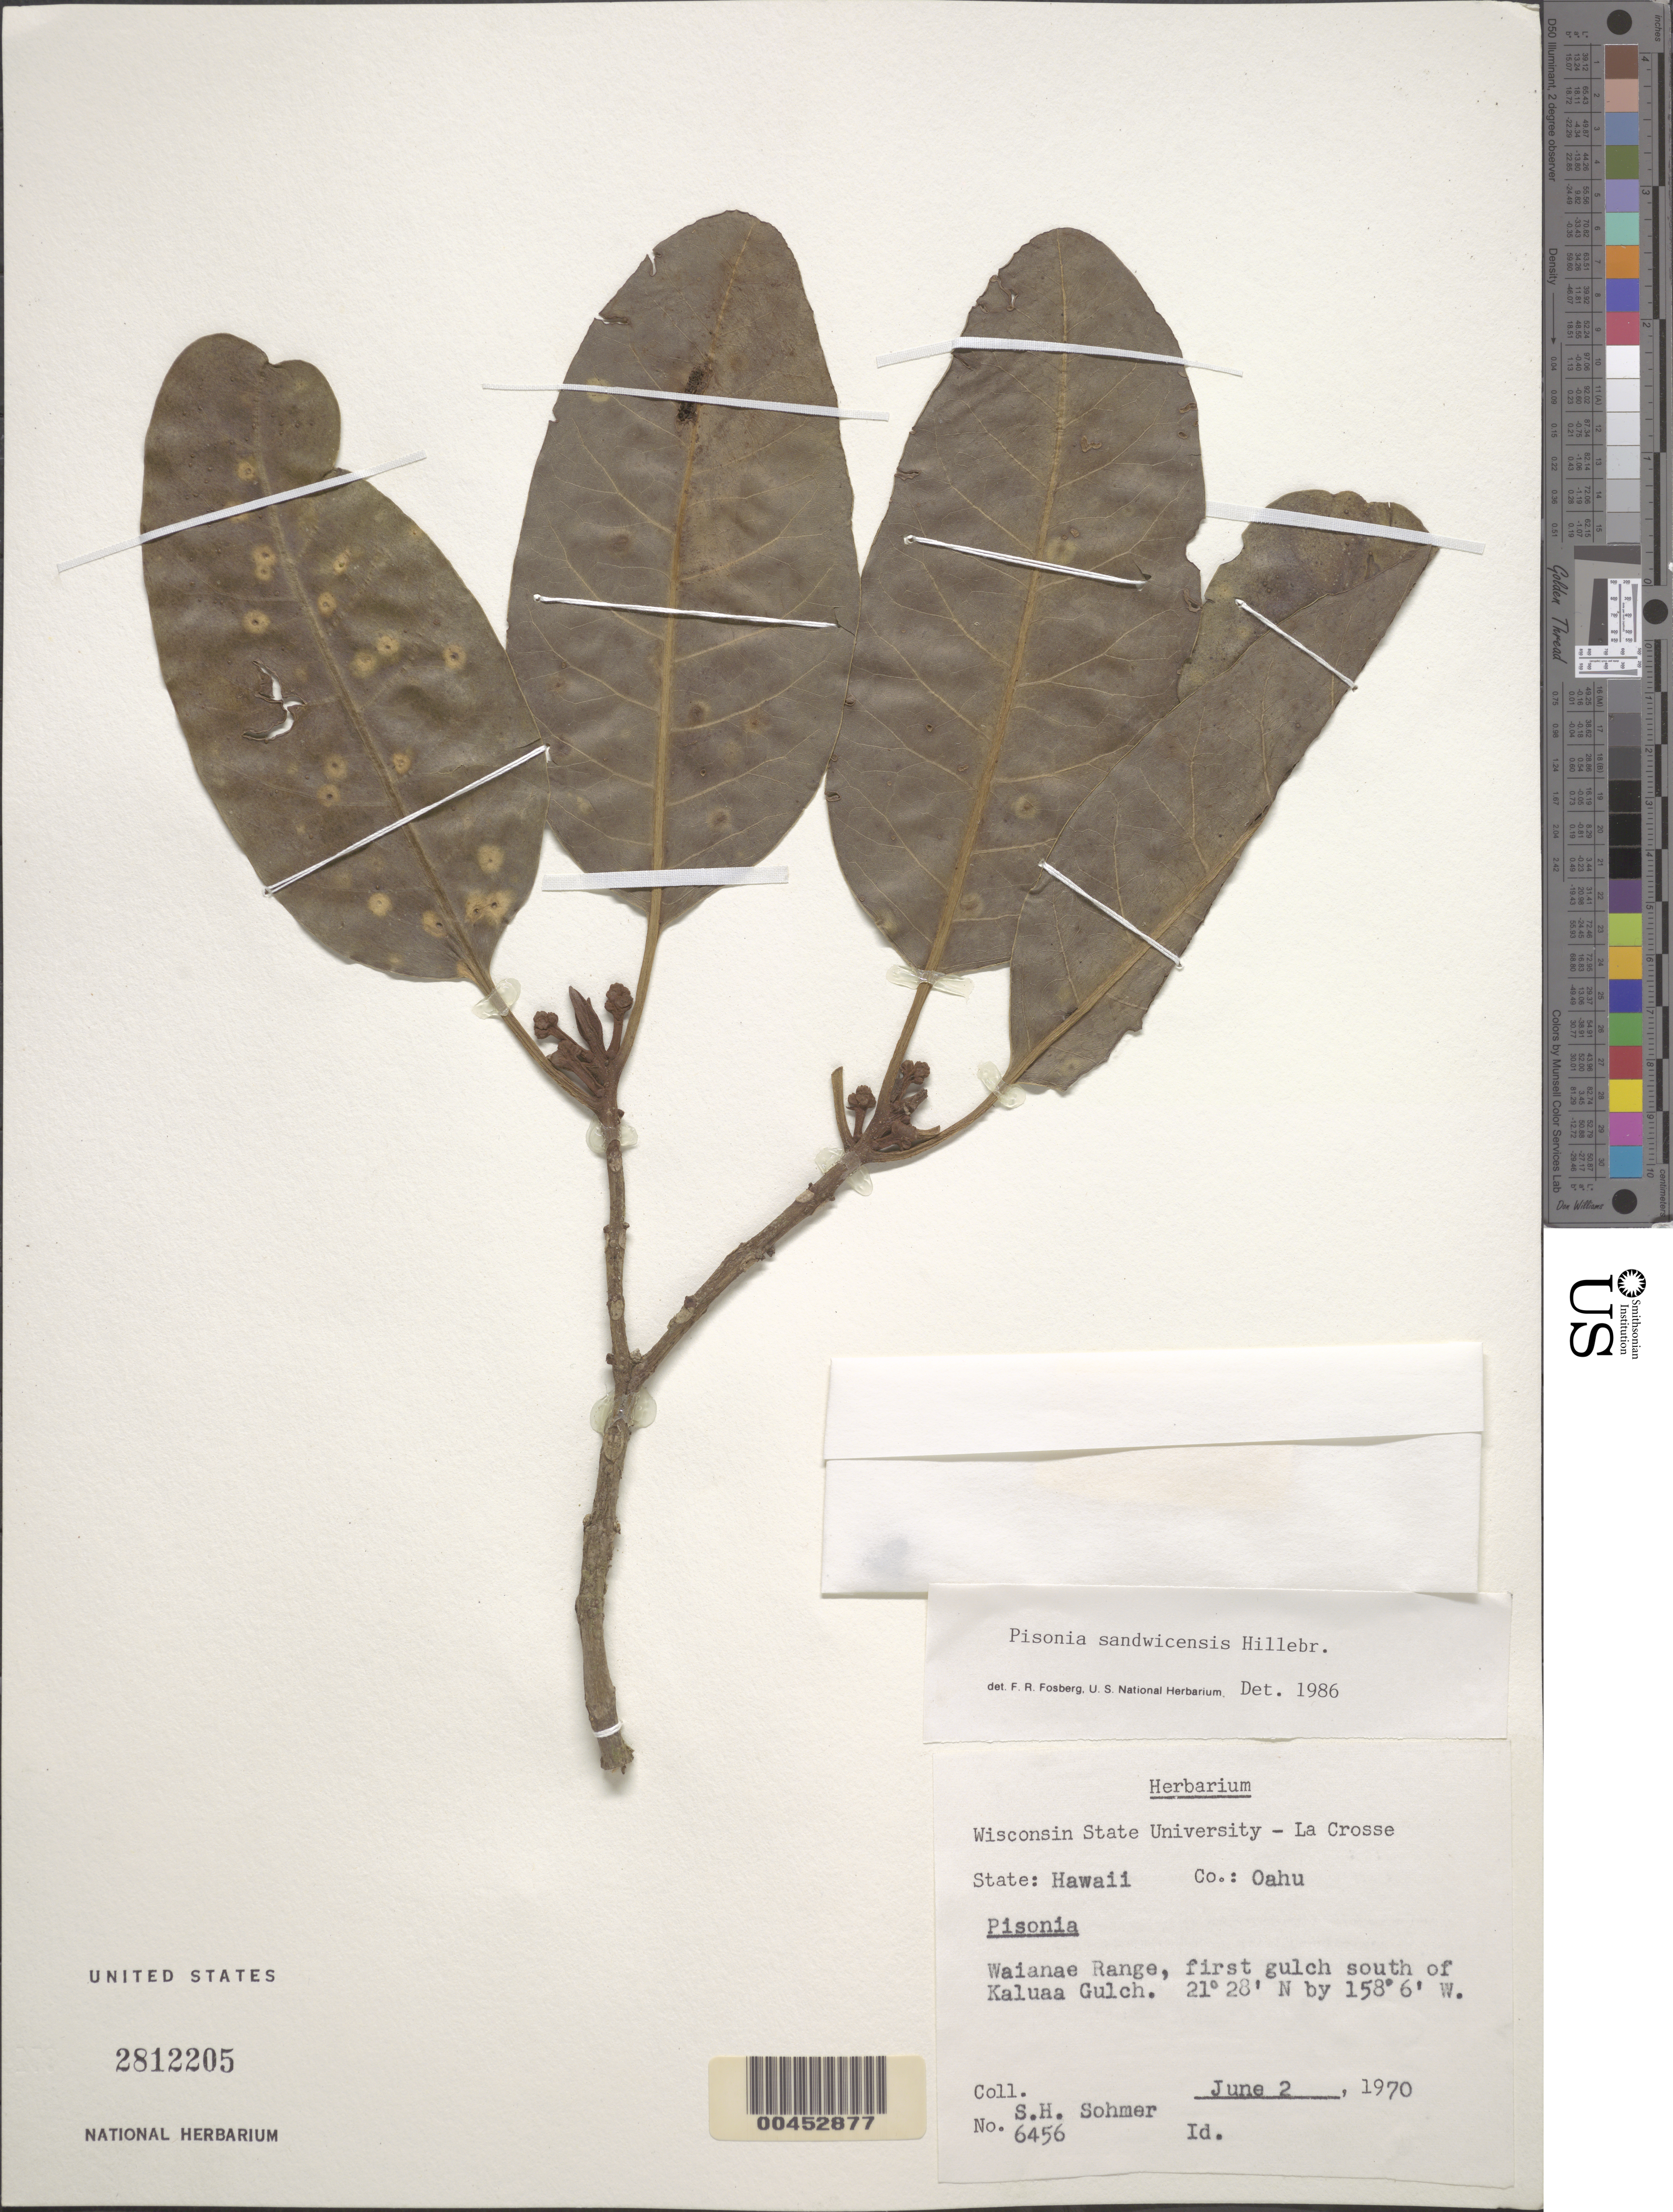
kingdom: Plantae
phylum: Tracheophyta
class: Magnoliopsida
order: Caryophyllales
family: Nyctaginaceae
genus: Rockia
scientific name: Rockia sandwicensis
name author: (Hillebr.) Heimerl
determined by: Wagner, W. L., (BOT), Smithsonian Institution - National Museum of Natural History (UNITED STATES)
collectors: S. H. Sohmer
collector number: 6456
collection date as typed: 2 Jun 1970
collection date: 1970-06-02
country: United States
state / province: Hawaii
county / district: Honolulu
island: Oahu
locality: Waianae Range, first gulch S of Kaluaa Gulch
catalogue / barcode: US 2812205